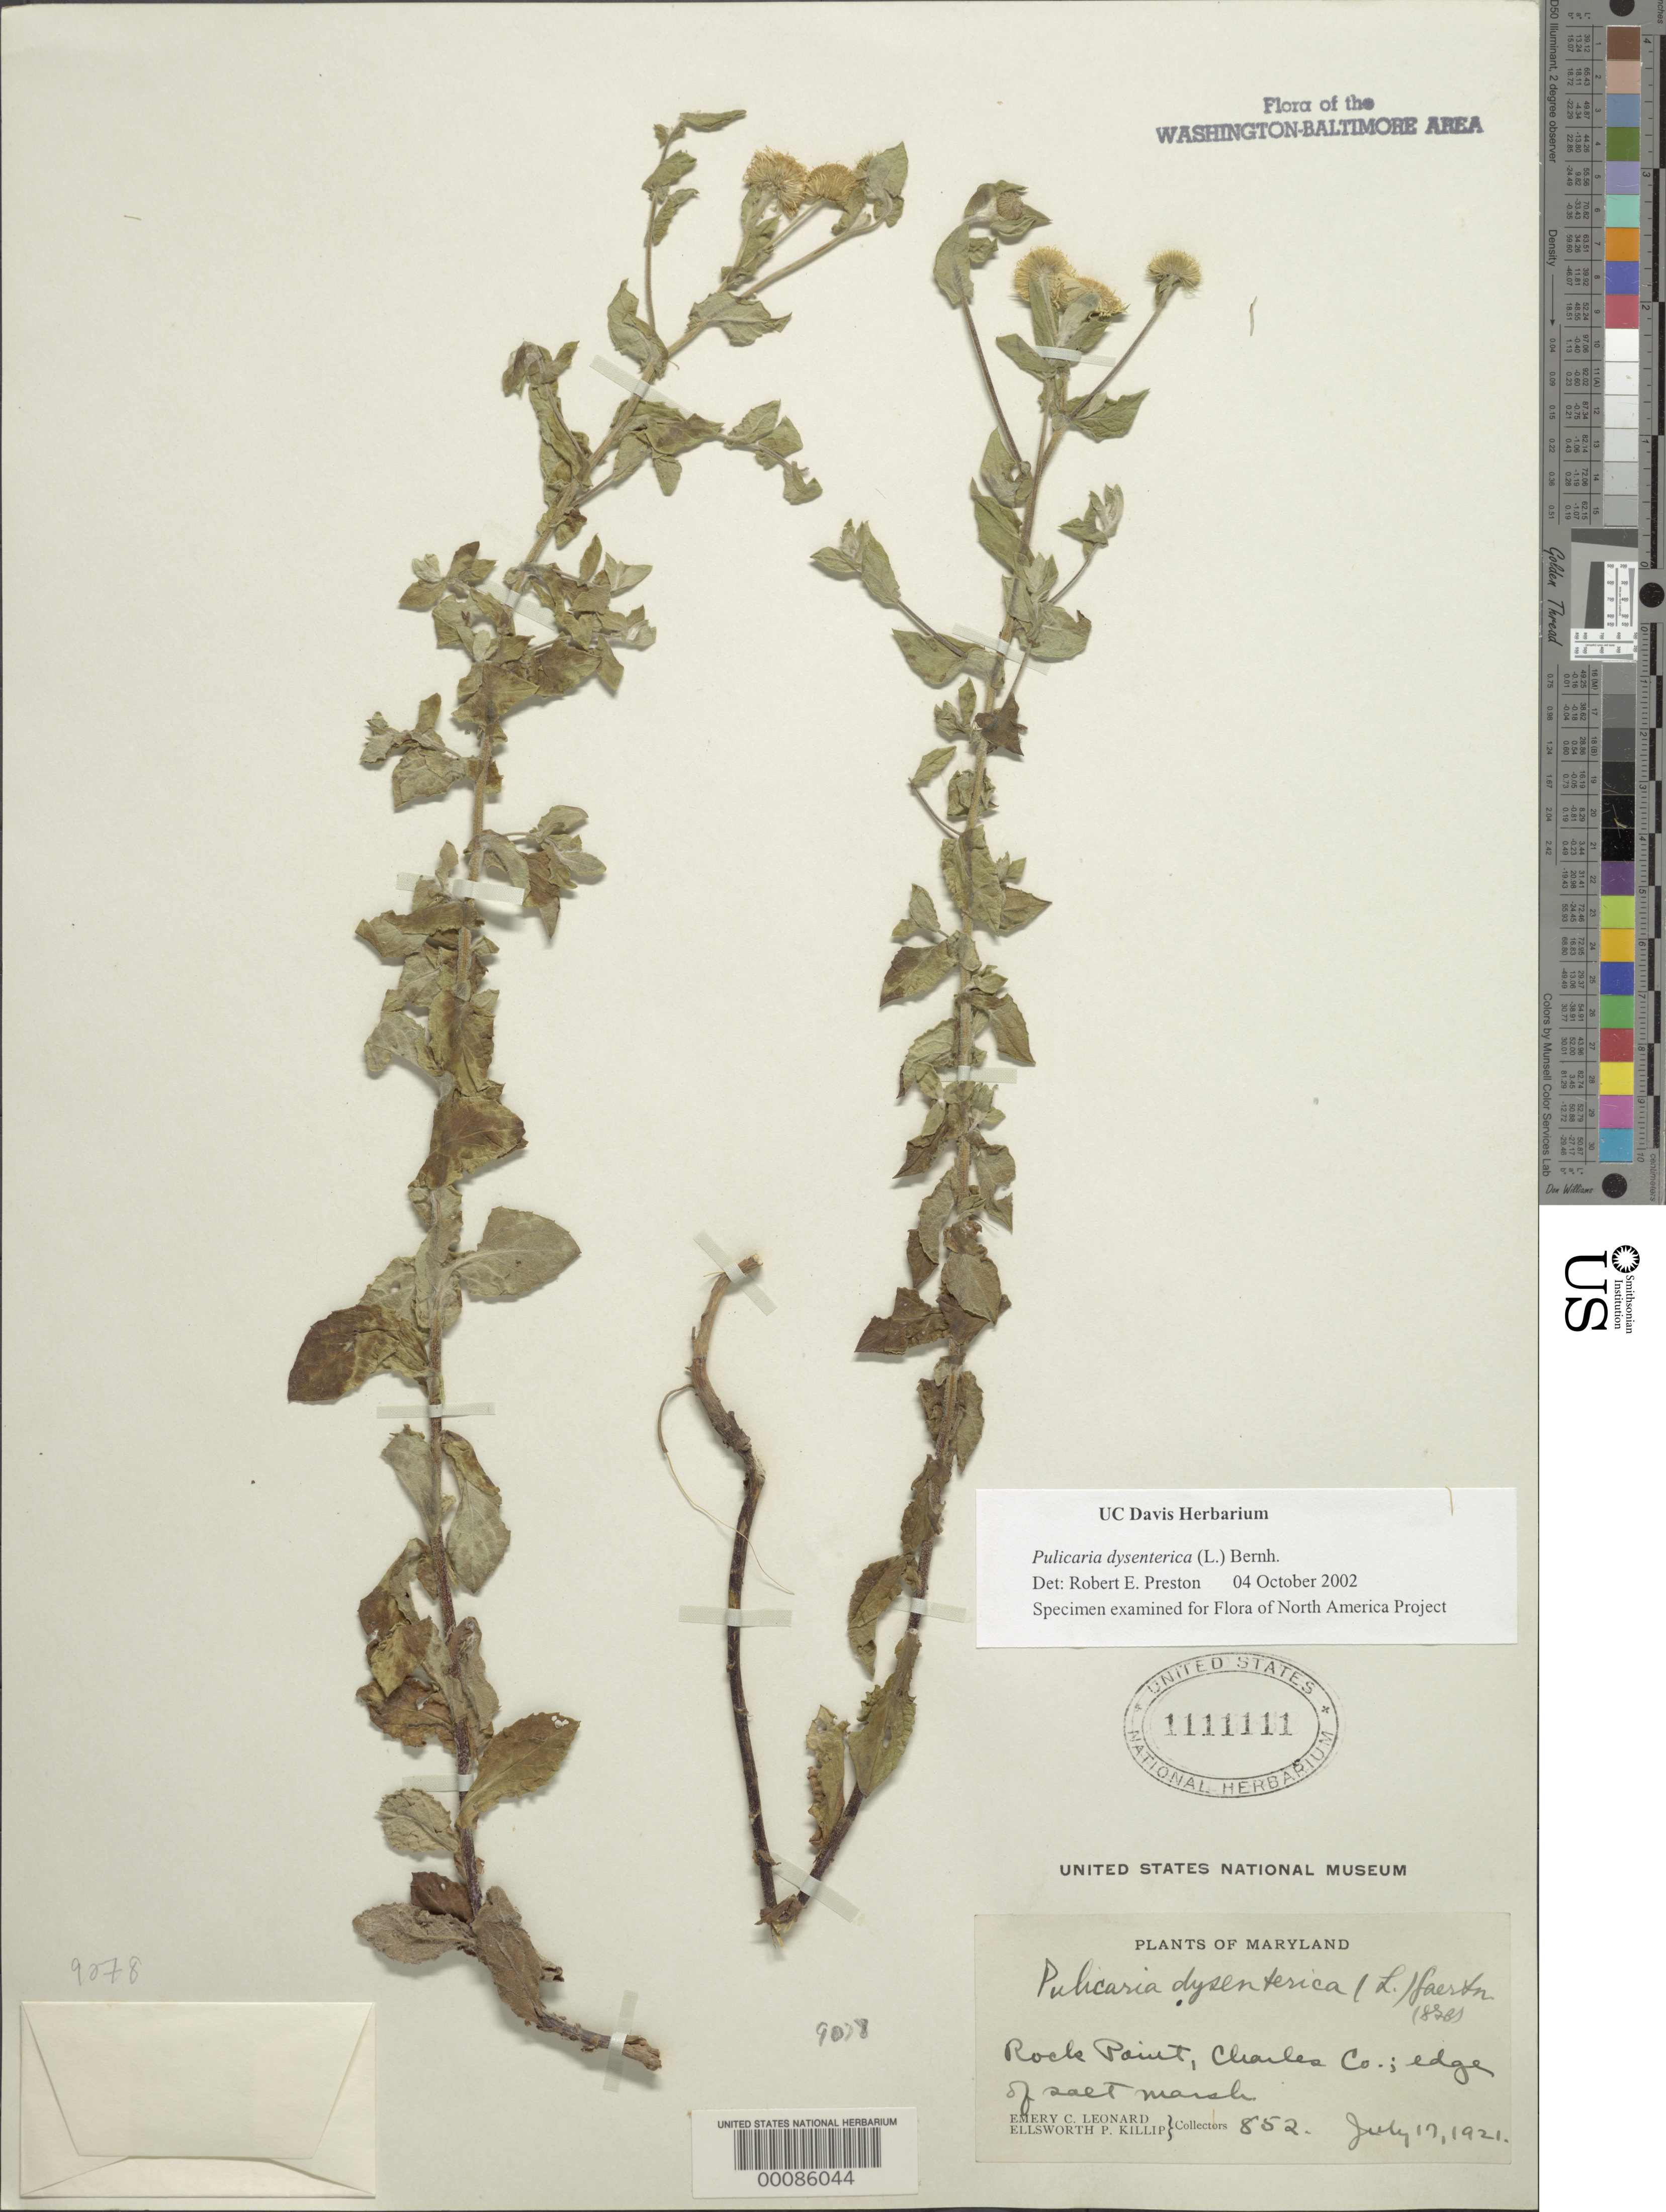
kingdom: Plantae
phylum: Tracheophyta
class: Magnoliopsida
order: Asterales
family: Asteraceae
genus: Pulicaria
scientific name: Pulicaria dysenterica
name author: (L.) Bernh.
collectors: E. C. Leonard & E. P. Killip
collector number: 852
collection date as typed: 17 Jul 1921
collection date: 1921-07-17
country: United States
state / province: Maryland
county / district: Charles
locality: Rock Point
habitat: Salt marsh edge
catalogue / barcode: US 1111111